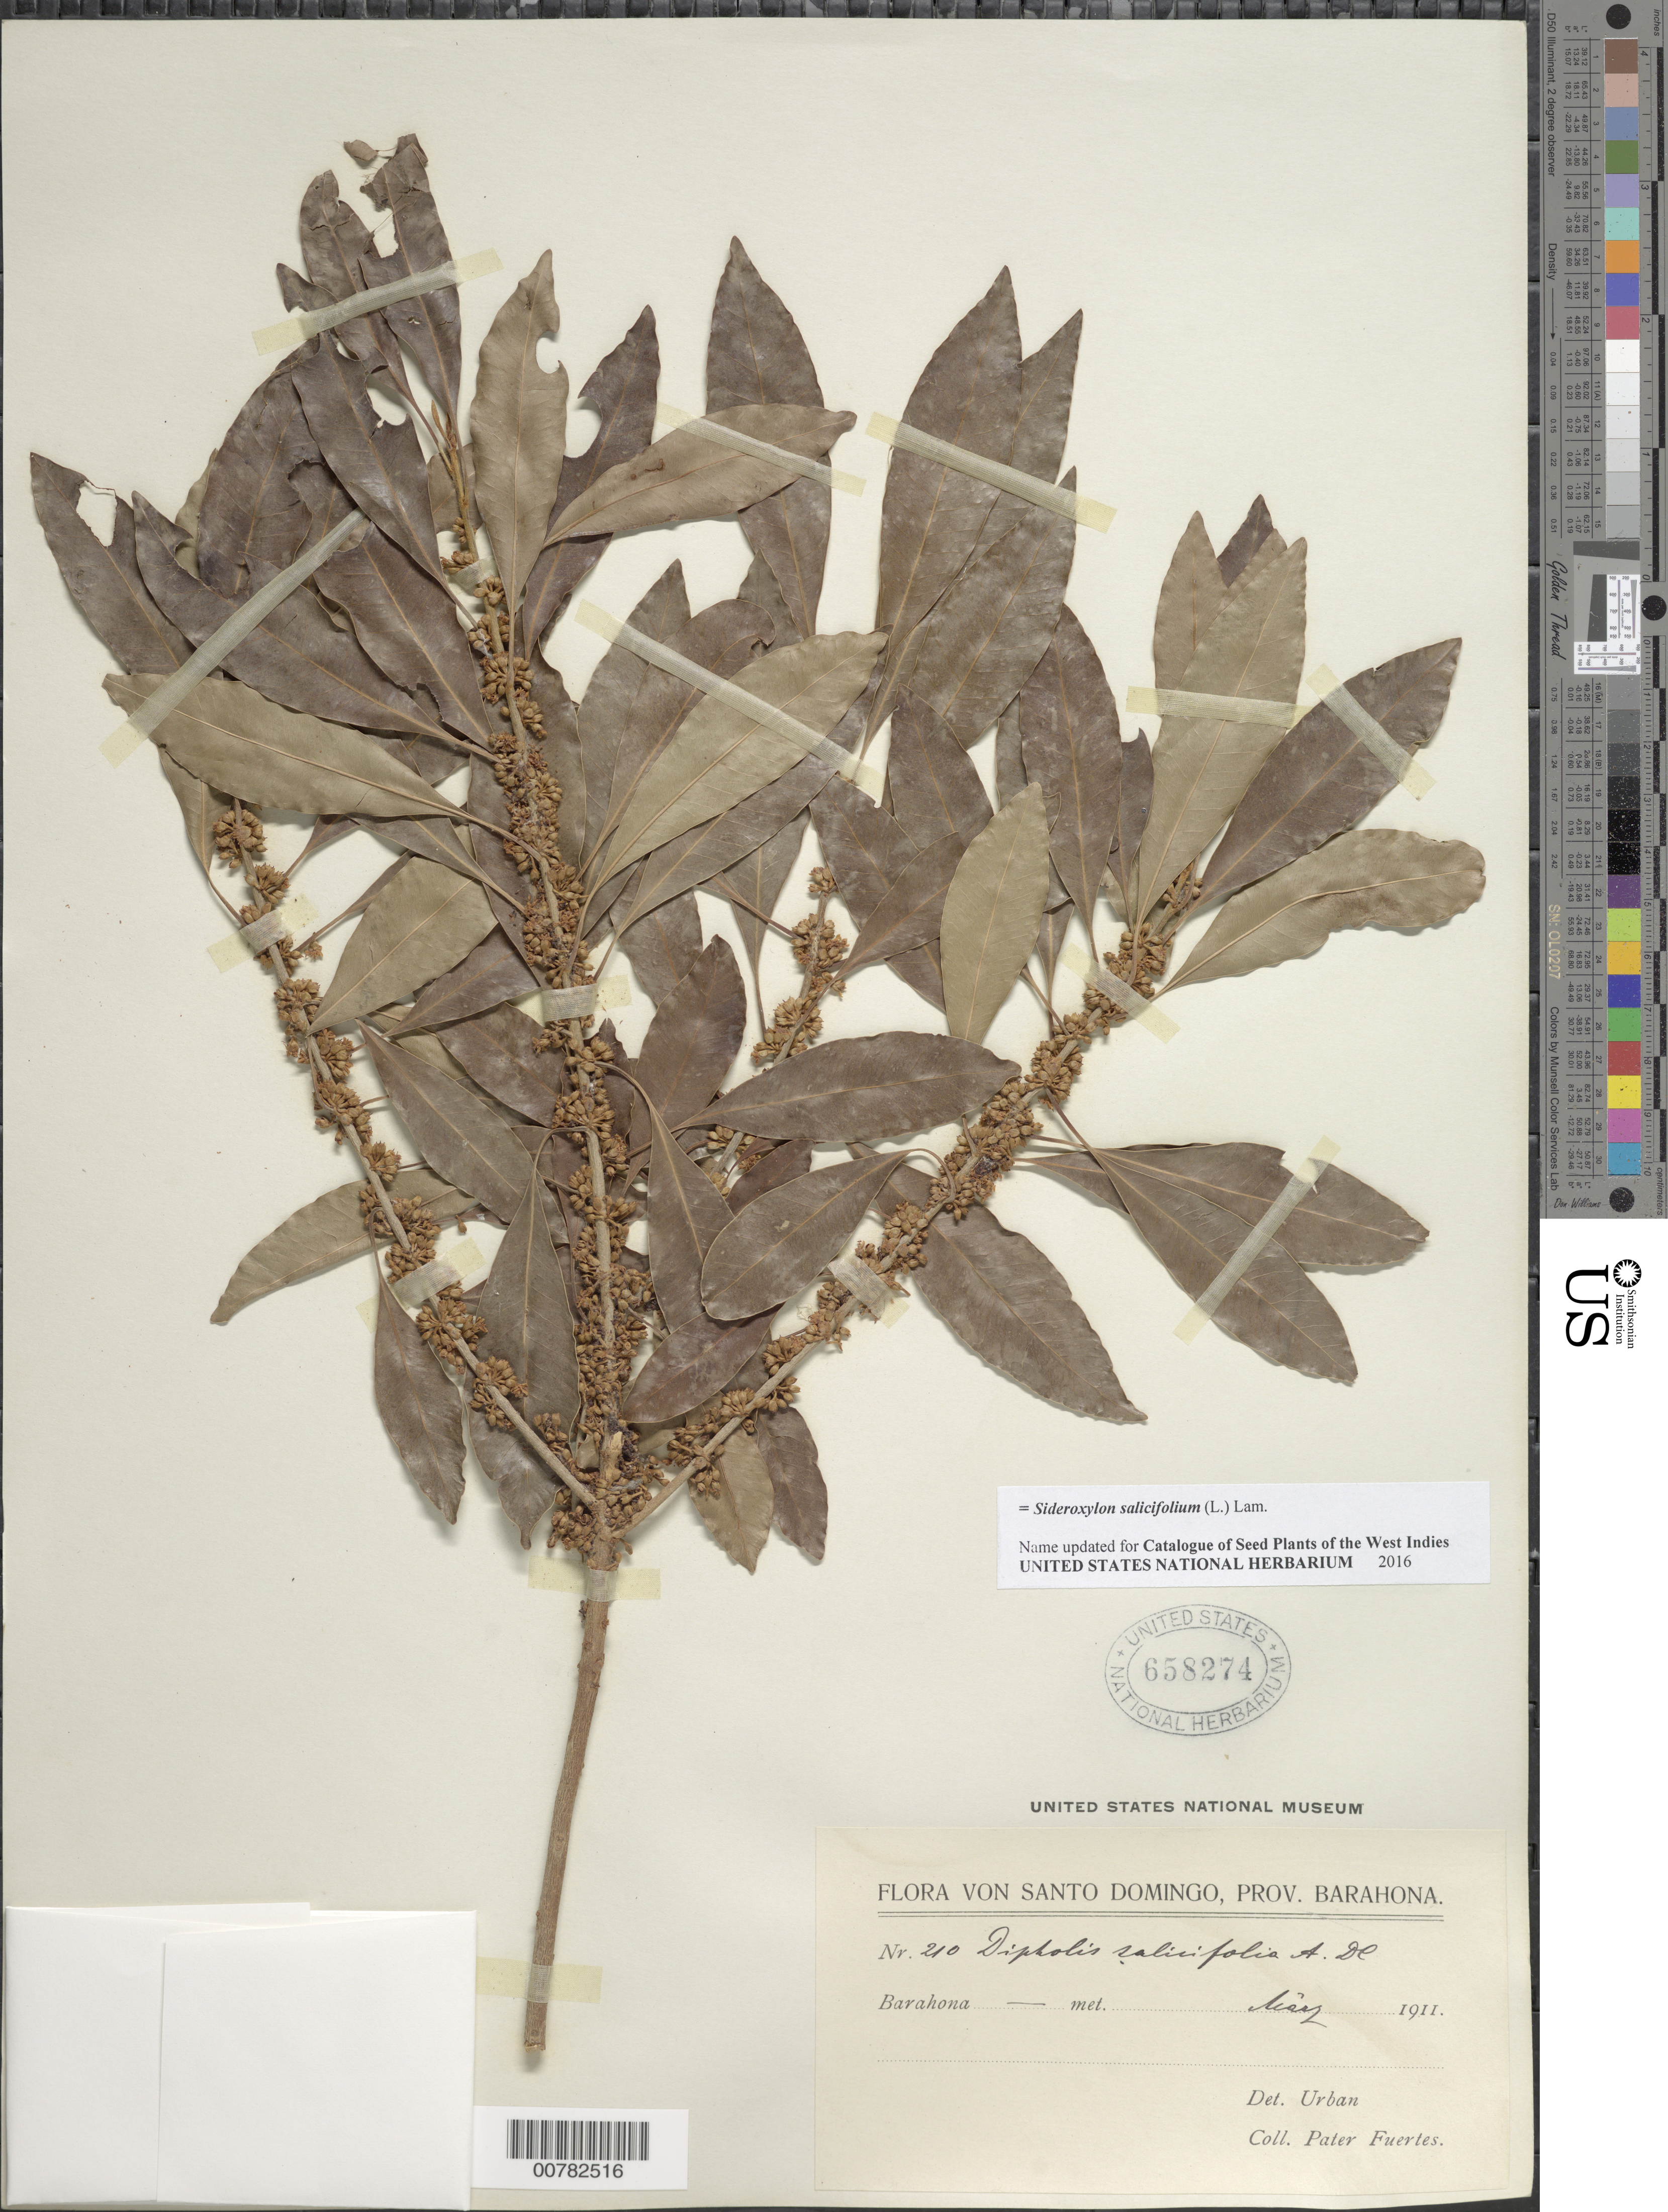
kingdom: Plantae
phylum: Tracheophyta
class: Magnoliopsida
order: Ericales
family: Sapotaceae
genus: Sideroxylon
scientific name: Sideroxylon salicifolium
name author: (L.) Lam.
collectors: M. D. Fuertes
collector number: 210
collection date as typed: Mar 1911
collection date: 1911-03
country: Dominican Republic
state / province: Barahona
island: Hispaniola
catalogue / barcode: US 658274